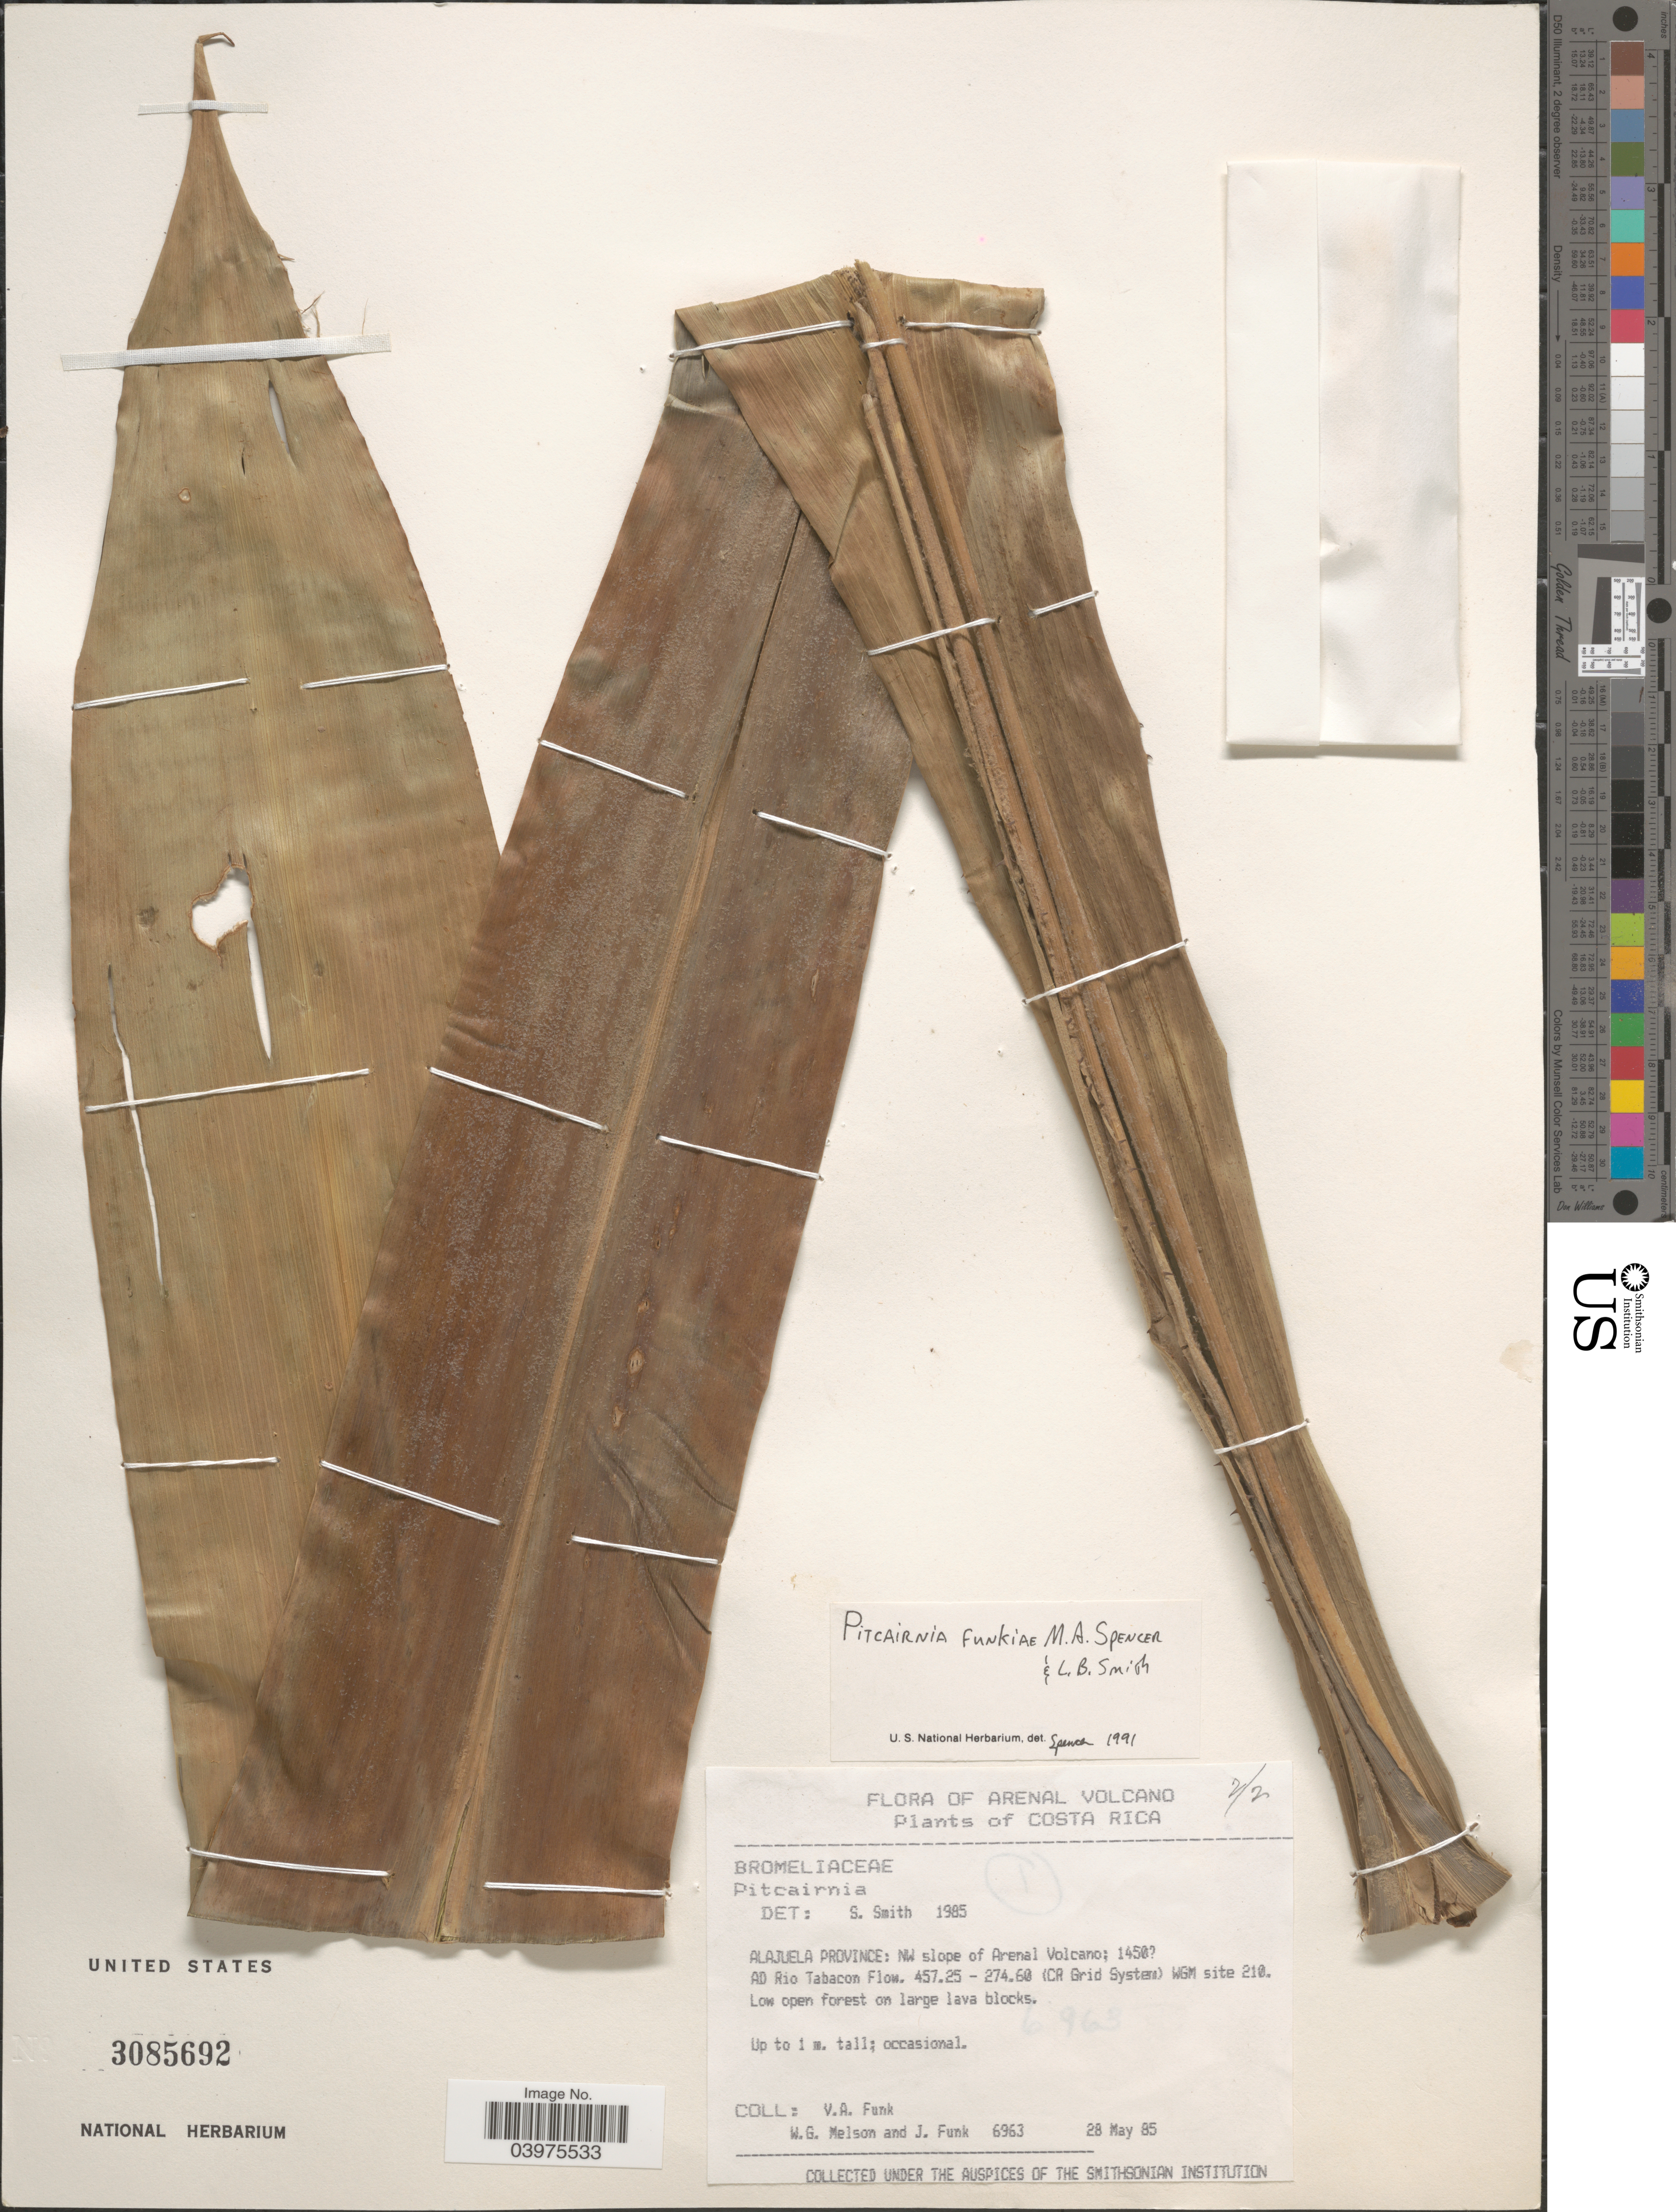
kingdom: Plantae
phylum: Tracheophyta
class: Liliopsida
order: Poales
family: Bromeliaceae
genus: Pitcairnia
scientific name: Pitcairnia funkiae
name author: M.A. Spencer & L.B. Sm.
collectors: V. Funk, W. G. Nelson & J. Funk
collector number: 6963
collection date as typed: Transcribed d/m/y: 28/5/85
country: Costa Rica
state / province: Alajuela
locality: NW slope of Arenal Volcano: 1450 [unsure placement] Ad Rio Tabacon Flow. 457.25-274.60 (CR Grid System) WGM site 210.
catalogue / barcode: US 3085692